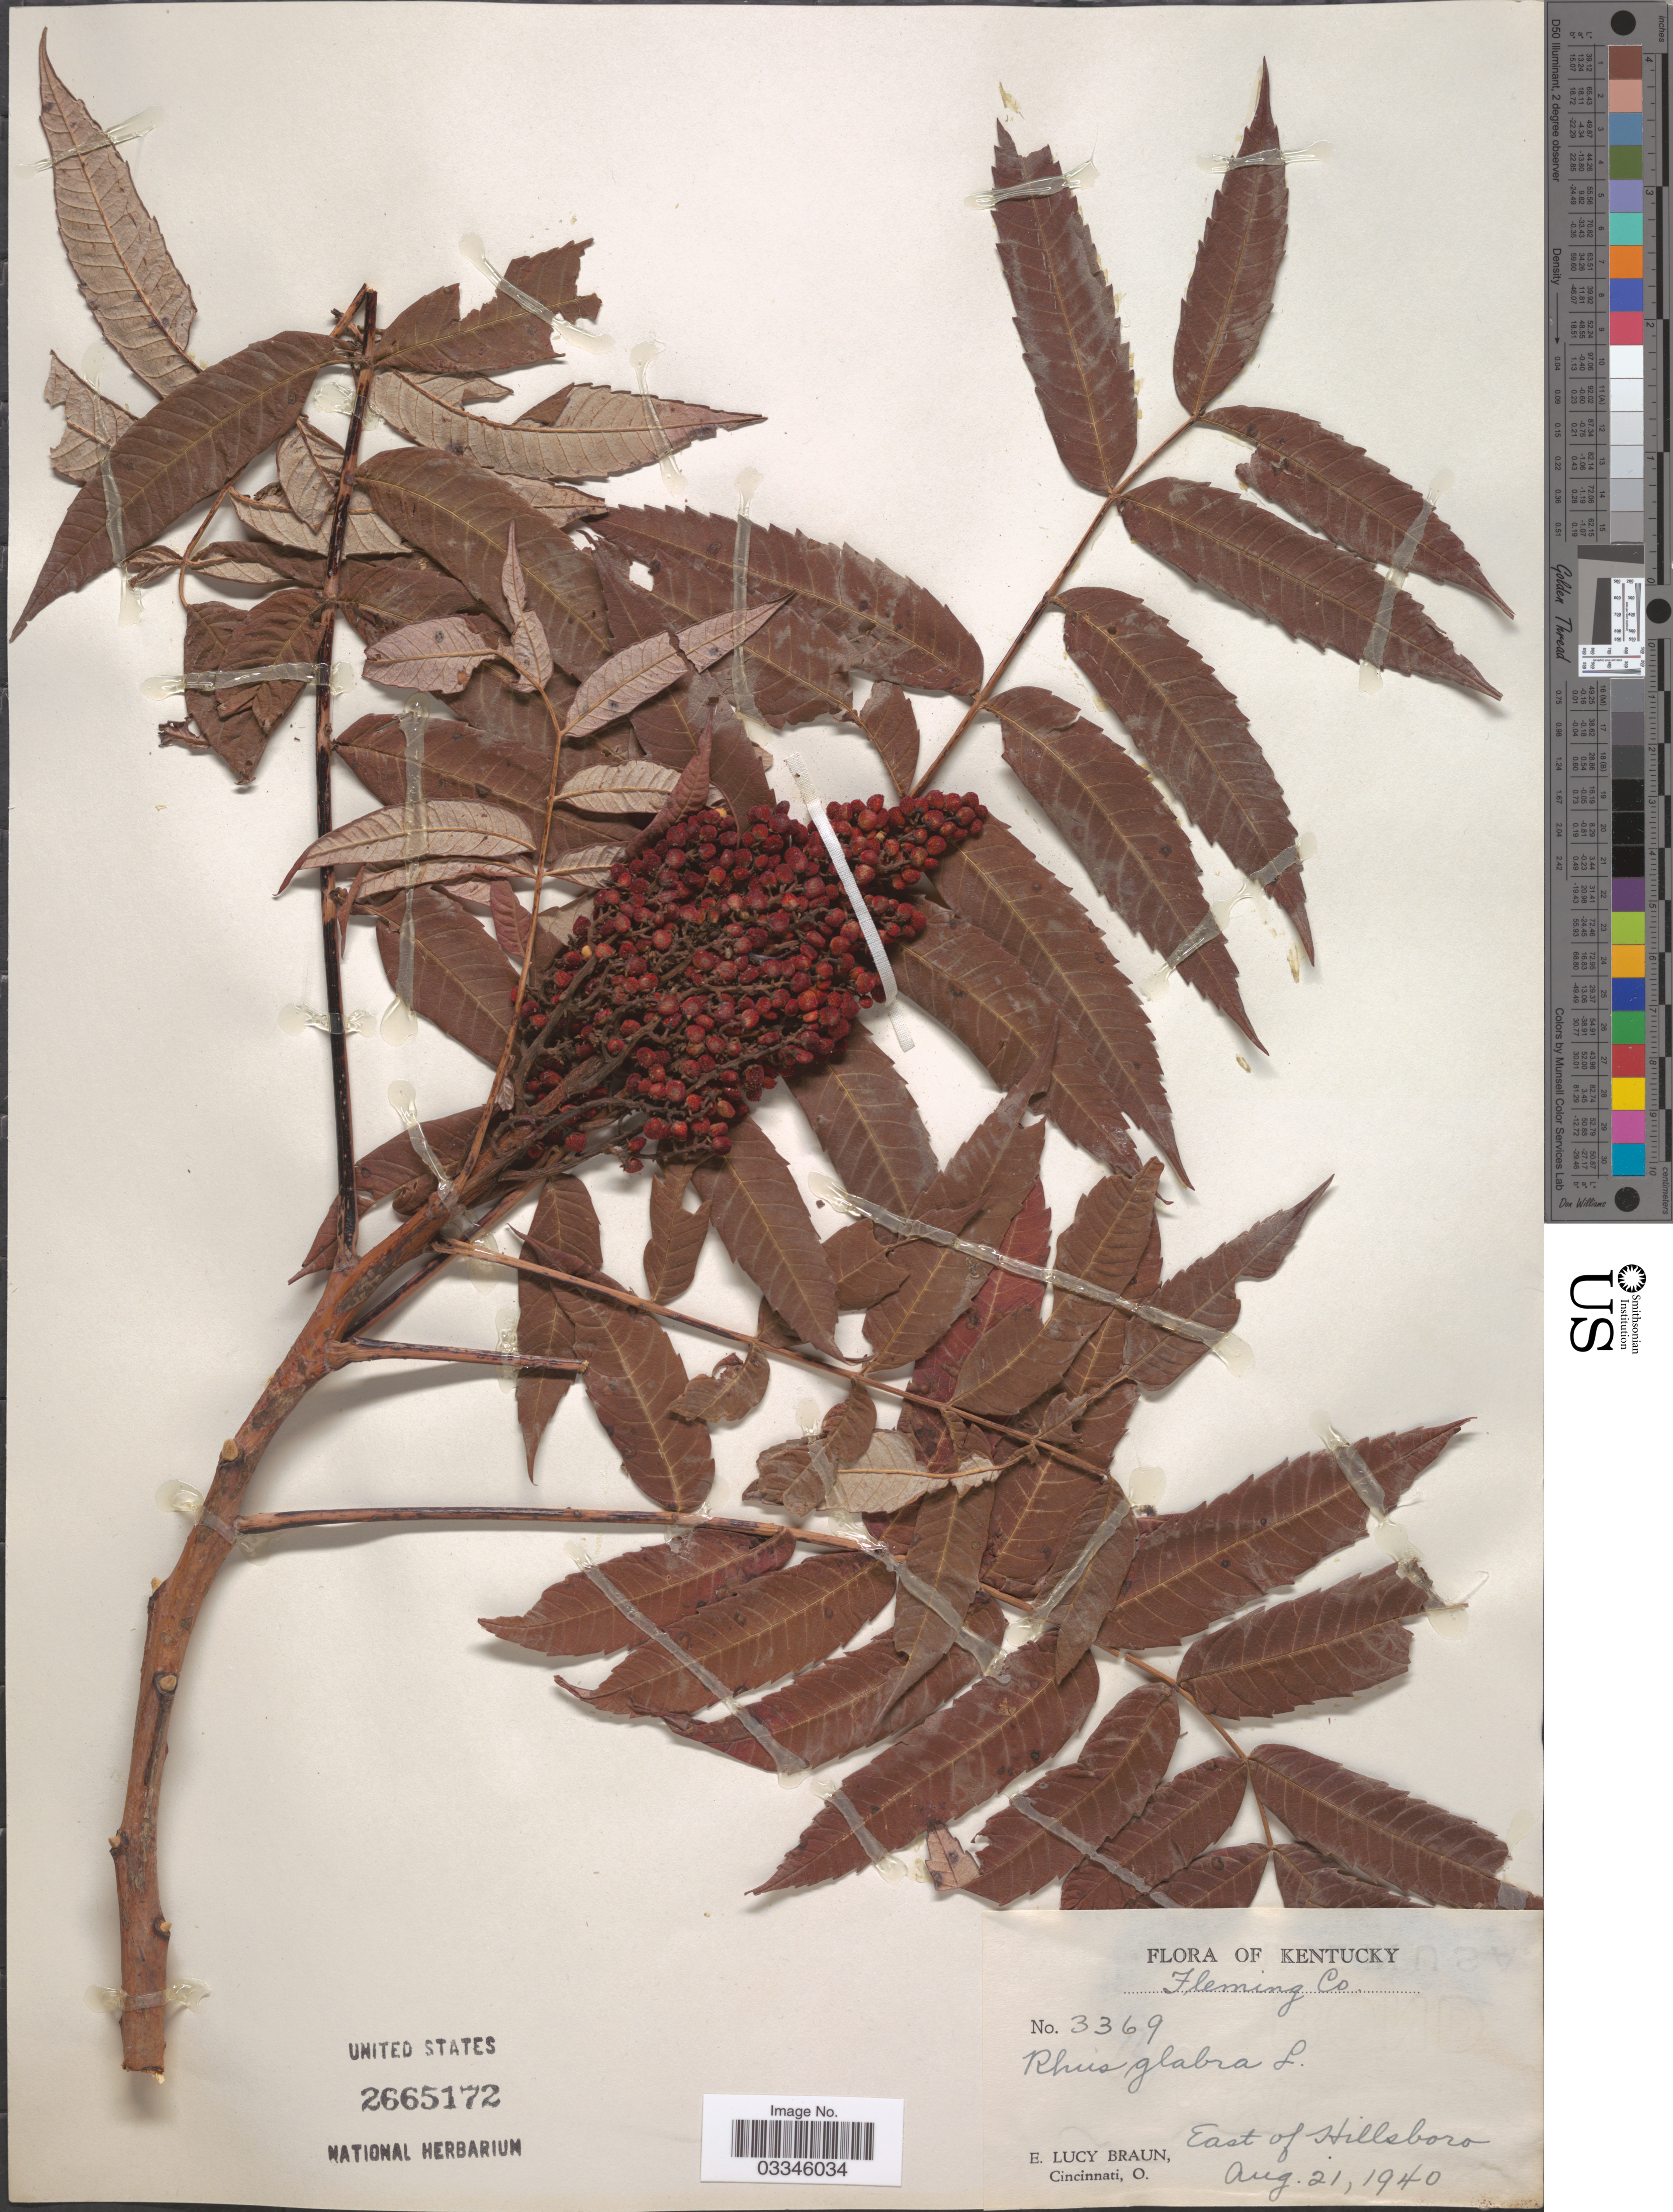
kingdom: Plantae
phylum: Tracheophyta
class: Magnoliopsida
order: Sapindales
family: Anacardiaceae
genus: Rhus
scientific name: Rhus glabra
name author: L.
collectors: E. L. Braun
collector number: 3369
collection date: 1940-08-21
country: United States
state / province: Kentucky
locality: Fleming Co. East of Hillsboro.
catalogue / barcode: US 2665172